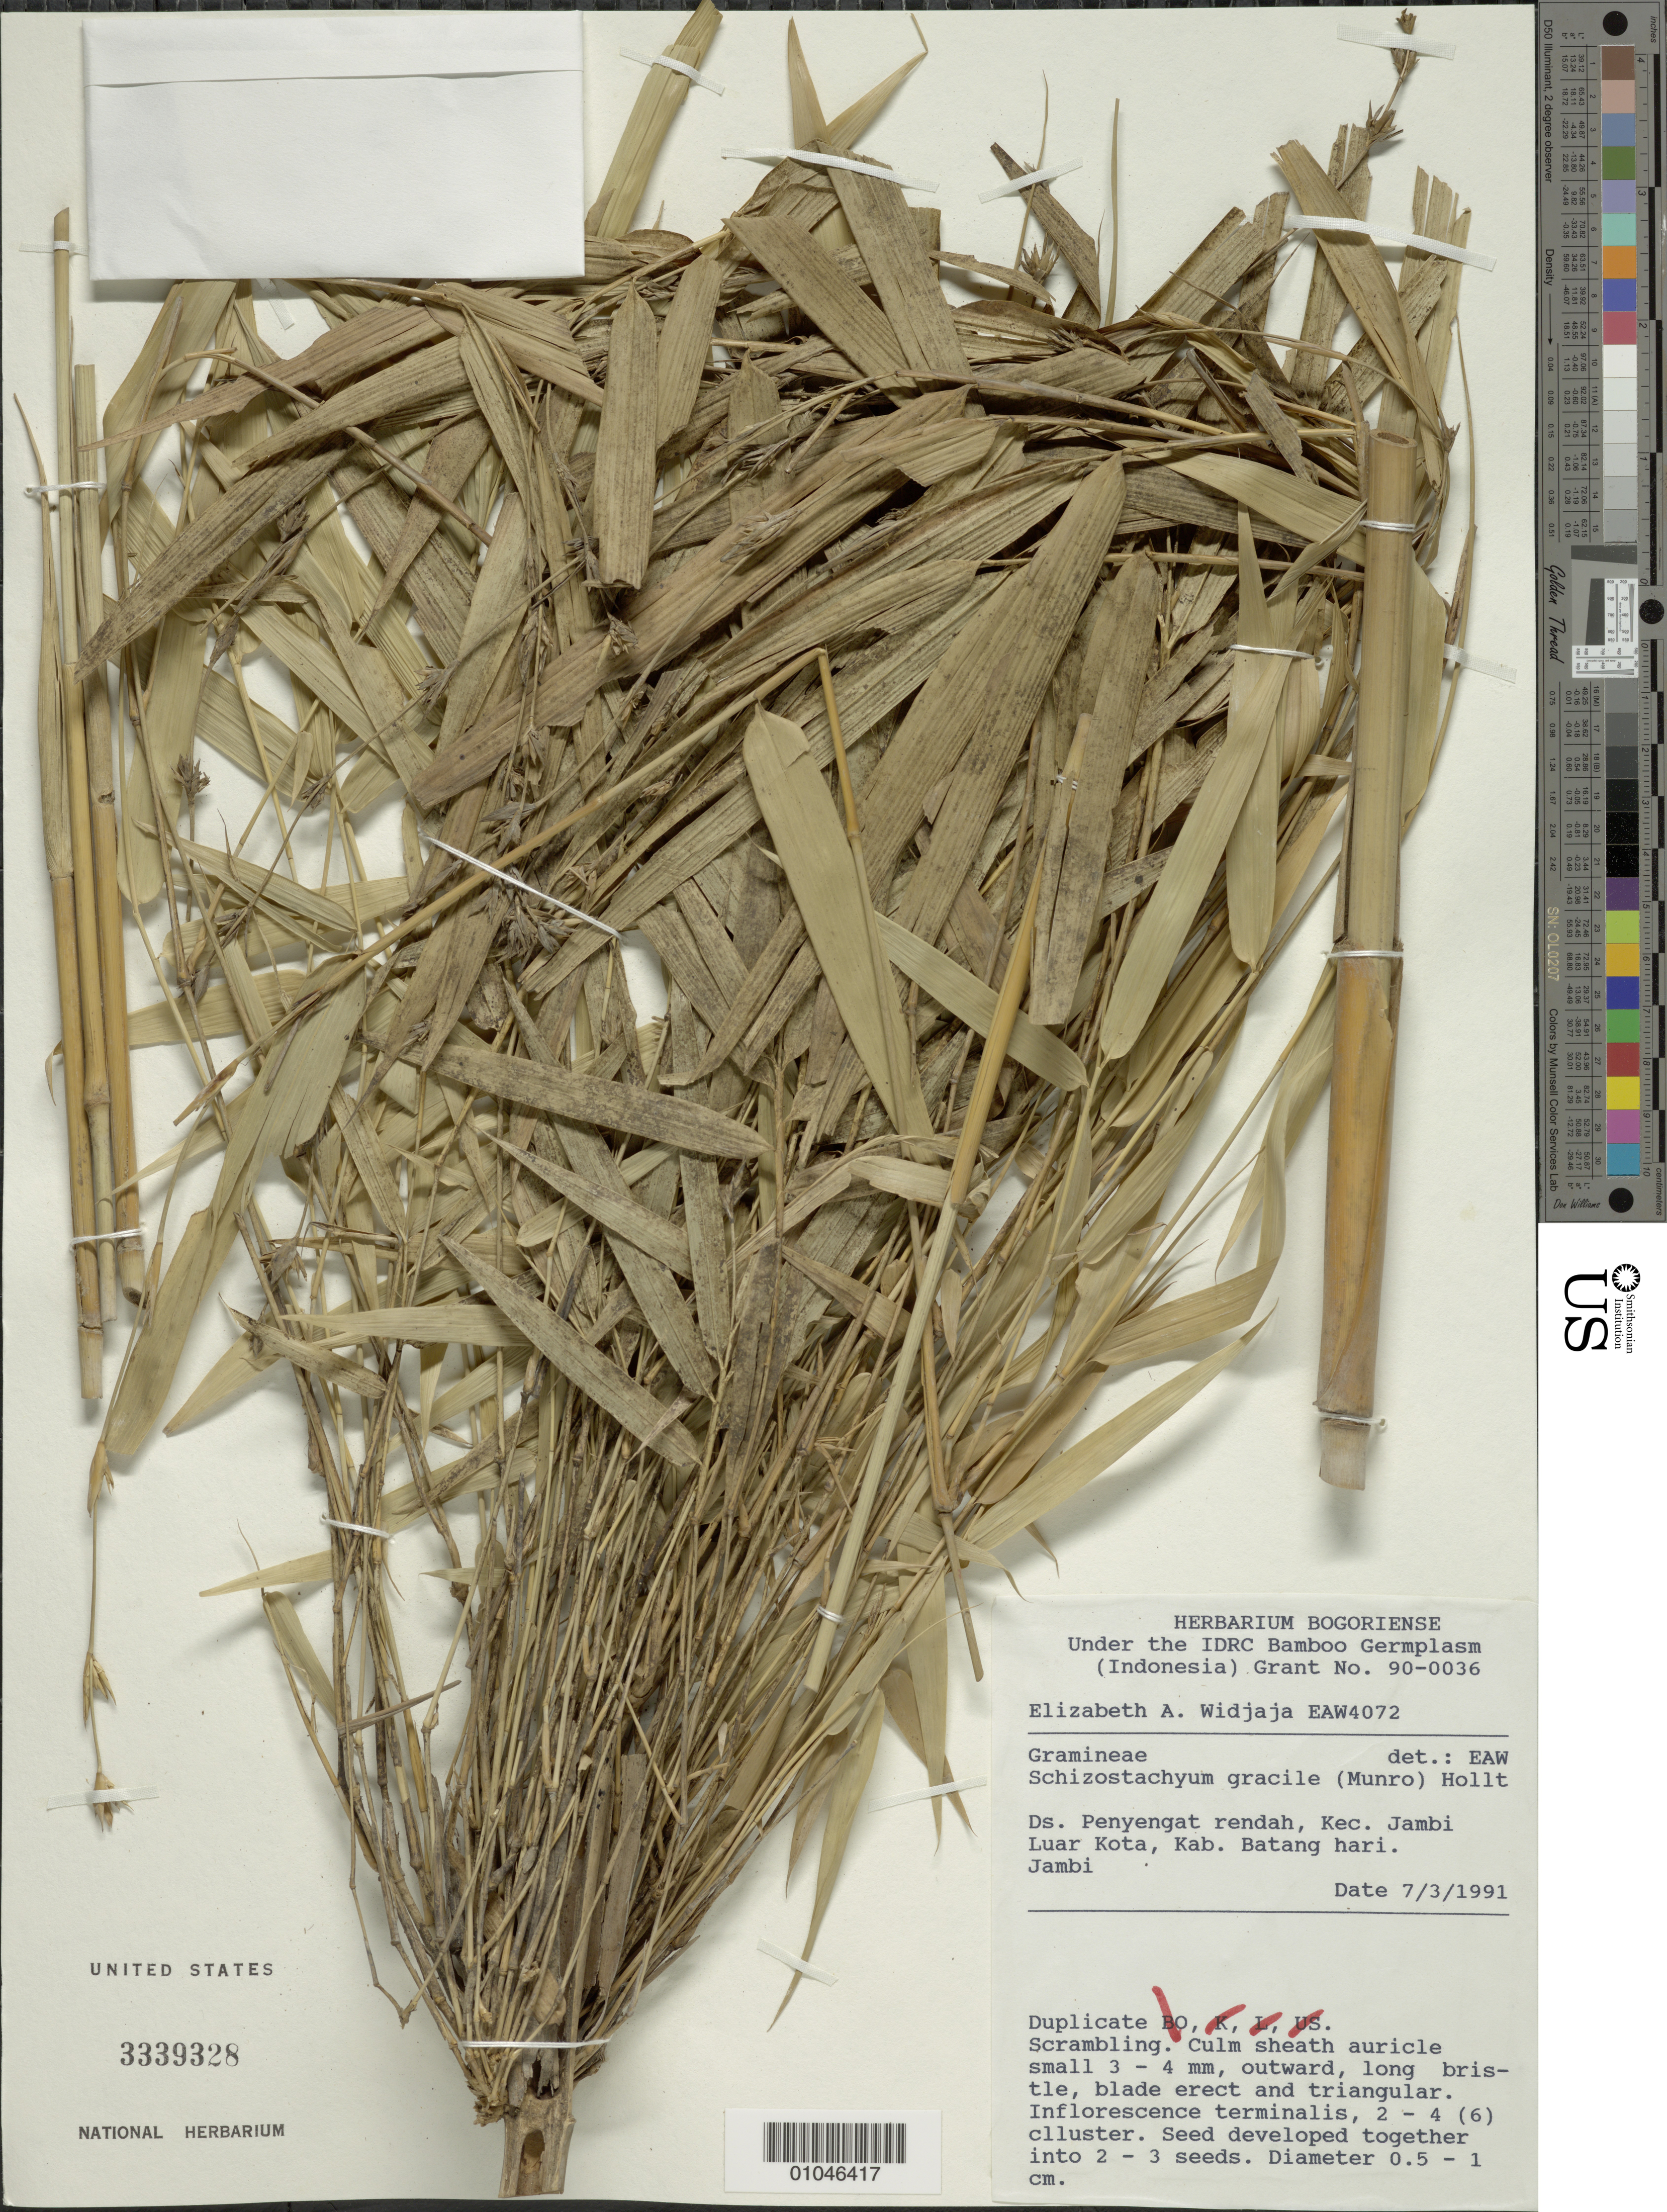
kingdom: Plantae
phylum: Tracheophyta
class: Liliopsida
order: Poales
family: Poaceae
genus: Schizostachyum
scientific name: Schizostachyum gracile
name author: (Munro) Holttum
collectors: E. A. Widjaja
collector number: EAW 4072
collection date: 1991-03-07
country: Indonesia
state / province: Sumatra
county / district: Jambi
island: Sumatra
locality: Ds. Penyengat rendah, Kec. Jambi Luar Kota, Kab. Batang hari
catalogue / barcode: US 3339328